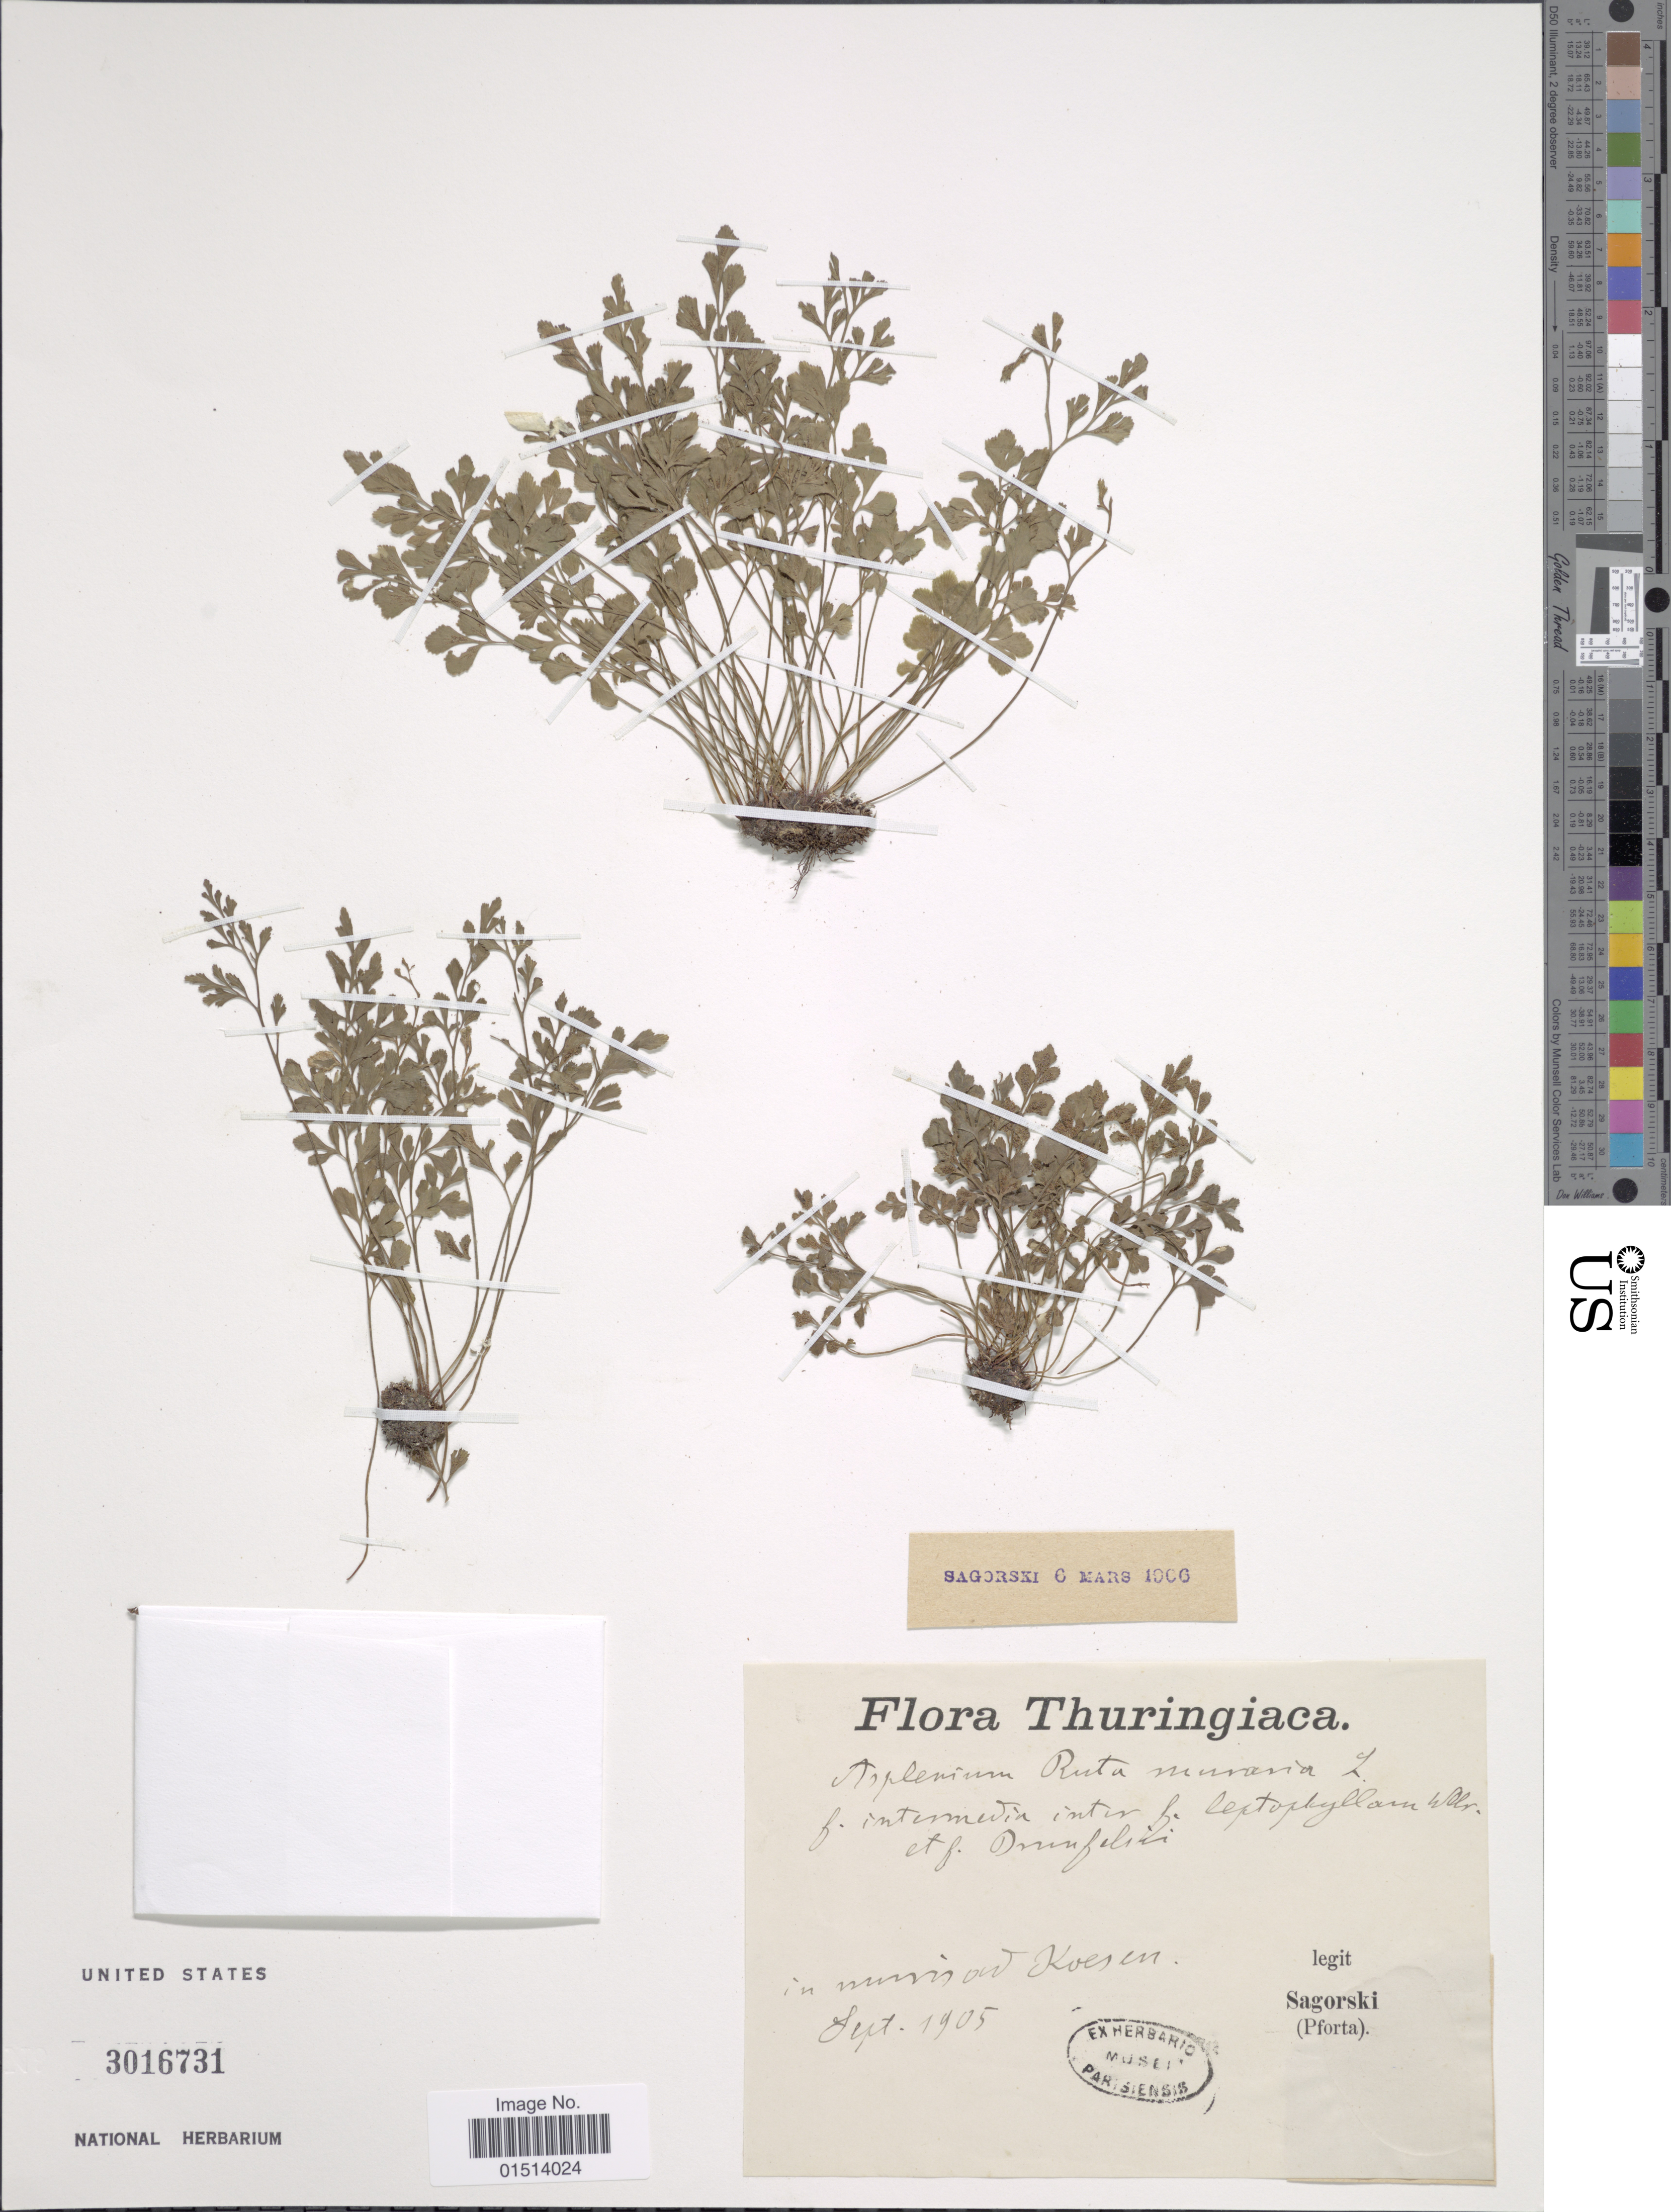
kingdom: Plantae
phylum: Tracheophyta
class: Polypodiopsida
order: Polypodiales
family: Aspleniaceae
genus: Asplenium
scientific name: Asplenium ruta-muraria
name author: L.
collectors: -. Sagorski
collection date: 1905-09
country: Germany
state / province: Thuringia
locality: Thuringiaca, in murns and Koesen [interpreted]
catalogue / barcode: US 3016731